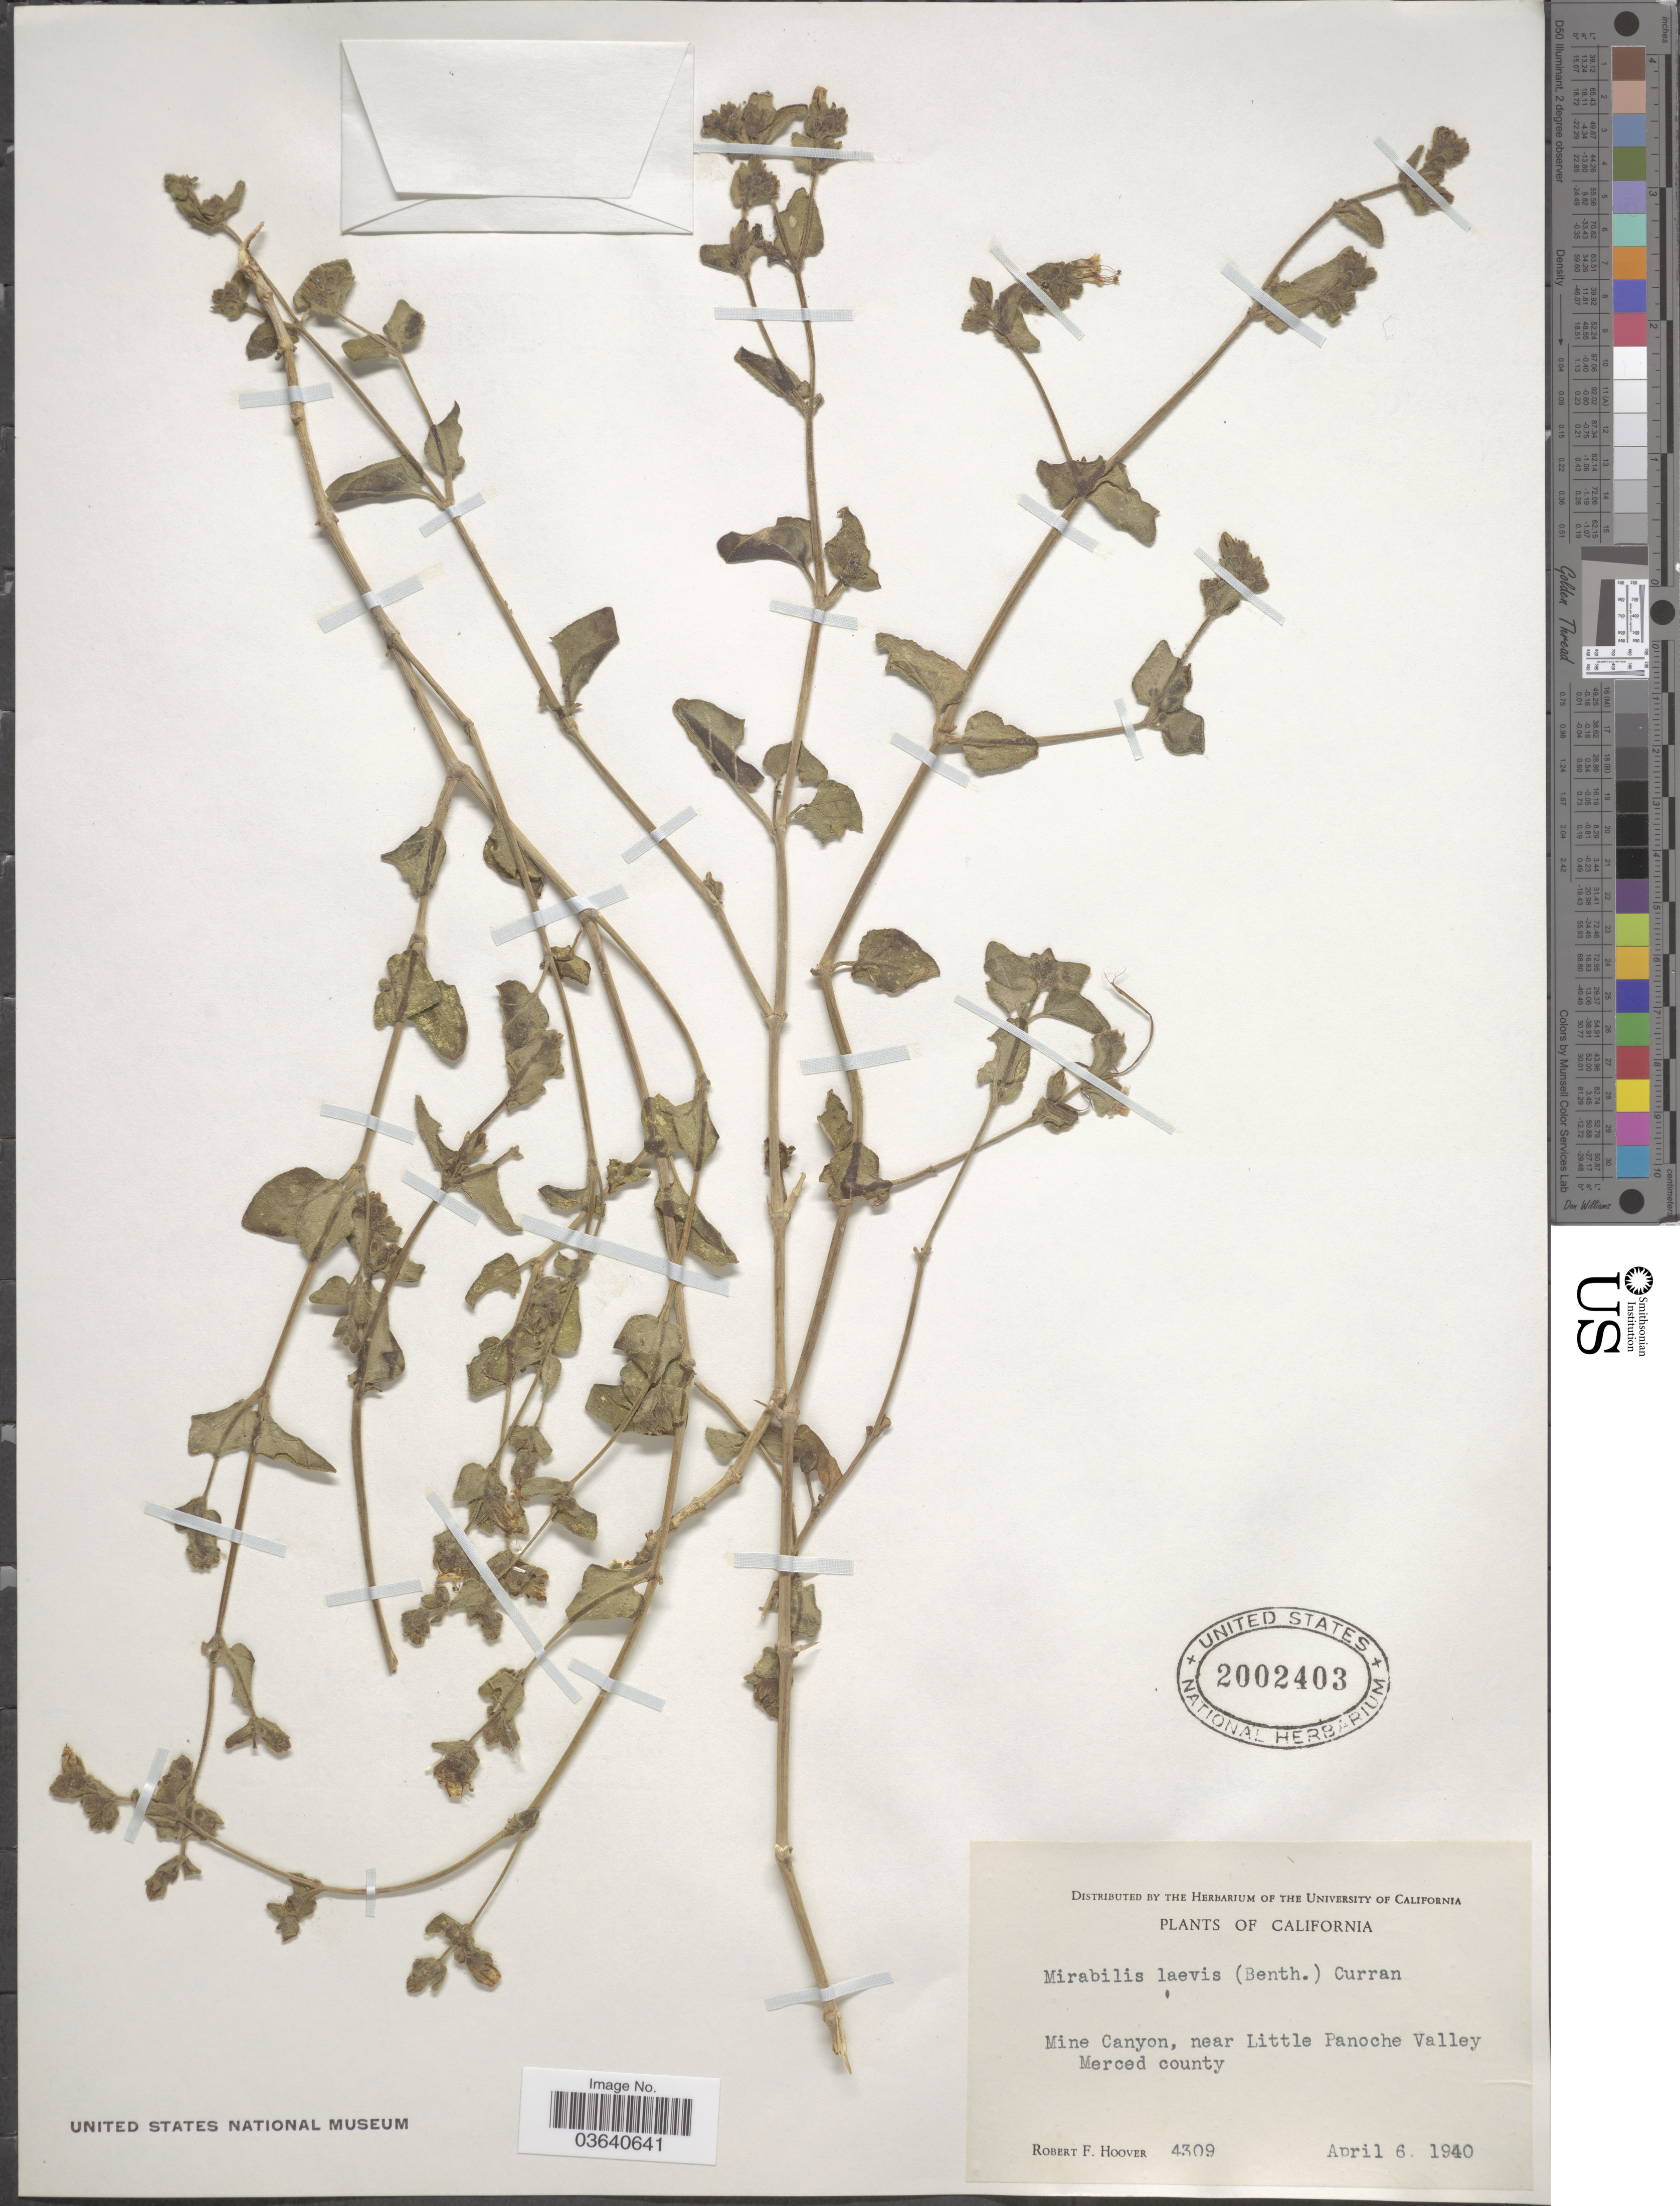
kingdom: Plantae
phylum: Tracheophyta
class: Magnoliopsida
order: Caryophyllales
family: Nyctaginaceae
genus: Mirabilis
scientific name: Mirabilis laevis var. villosa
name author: (Kellogg) Spellenb.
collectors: R. F. Hoover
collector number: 4309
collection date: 1940-04-06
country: United States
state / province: California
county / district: Merced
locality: Mine Canyon, near Little Panoche Valley, Merced county.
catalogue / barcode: US 2002403